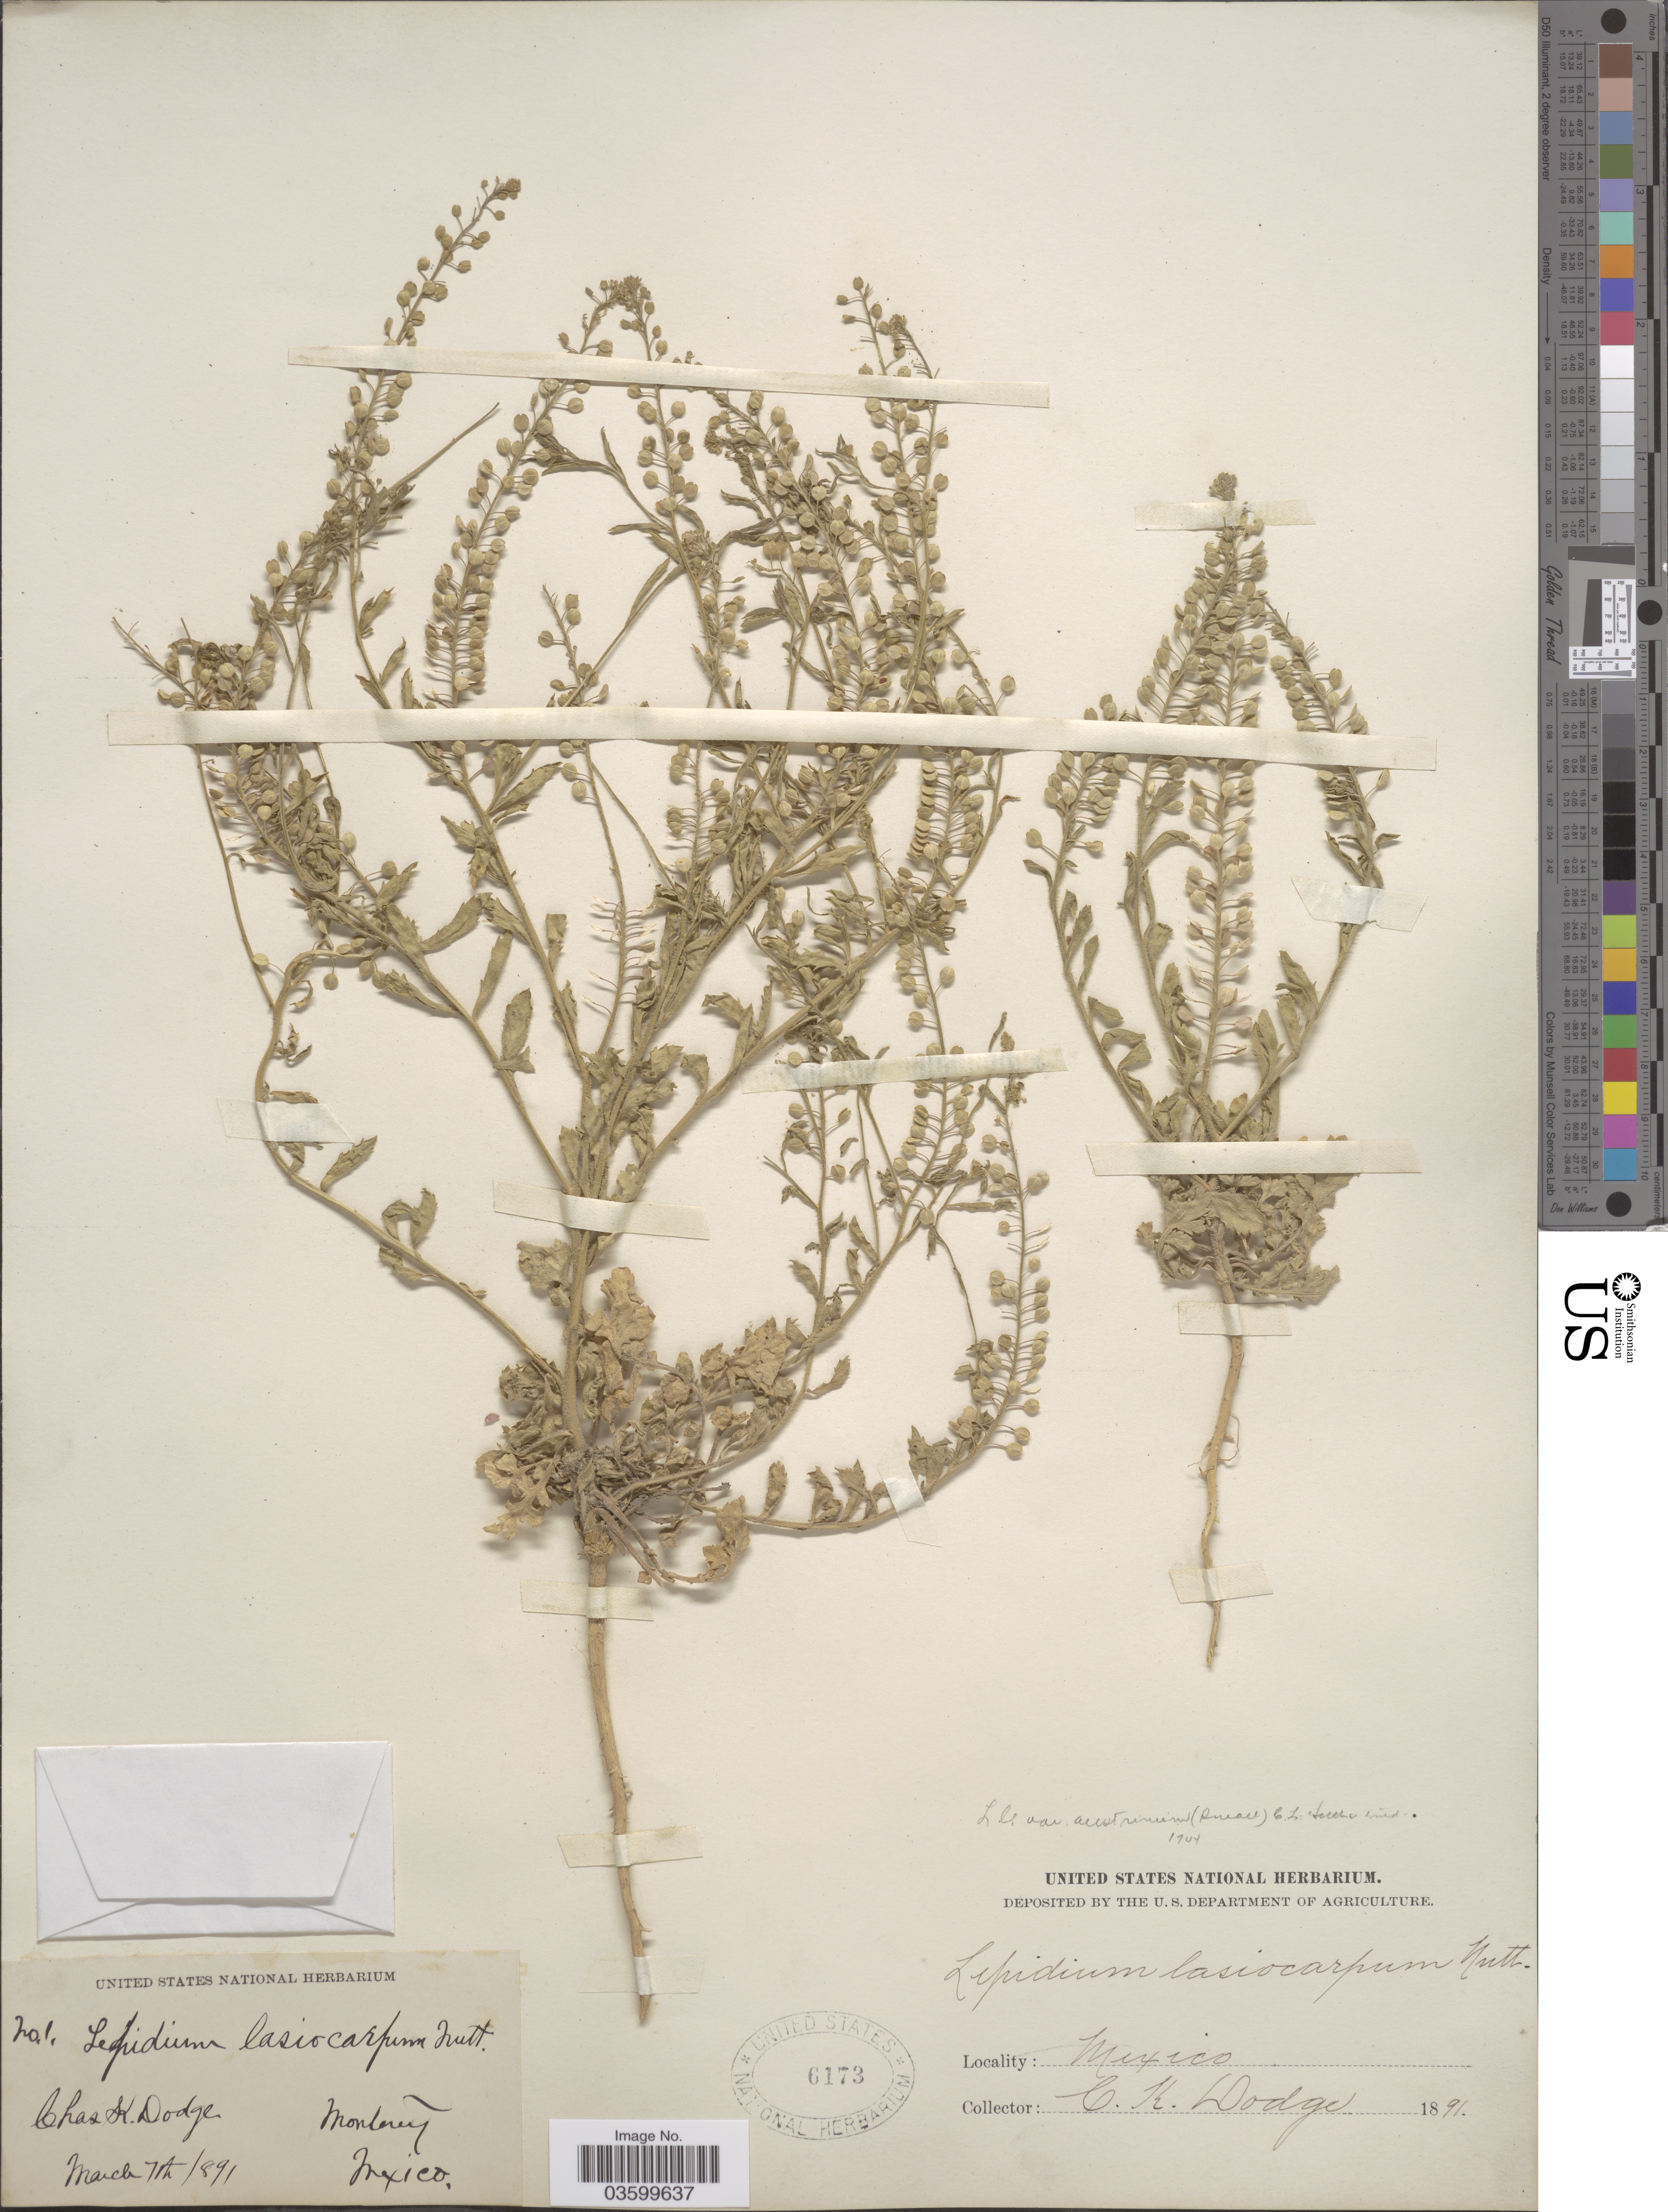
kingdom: Plantae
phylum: Tracheophyta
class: Magnoliopsida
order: Brassicales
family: Brassicaceae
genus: Lepidium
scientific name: Lepidium lasiocarpum var. orbiculare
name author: (Thell.) C.L. Hitchc.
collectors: C. K. Dodge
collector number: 1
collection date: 1891-03-07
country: Mexico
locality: Monterey.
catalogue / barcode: US 6173